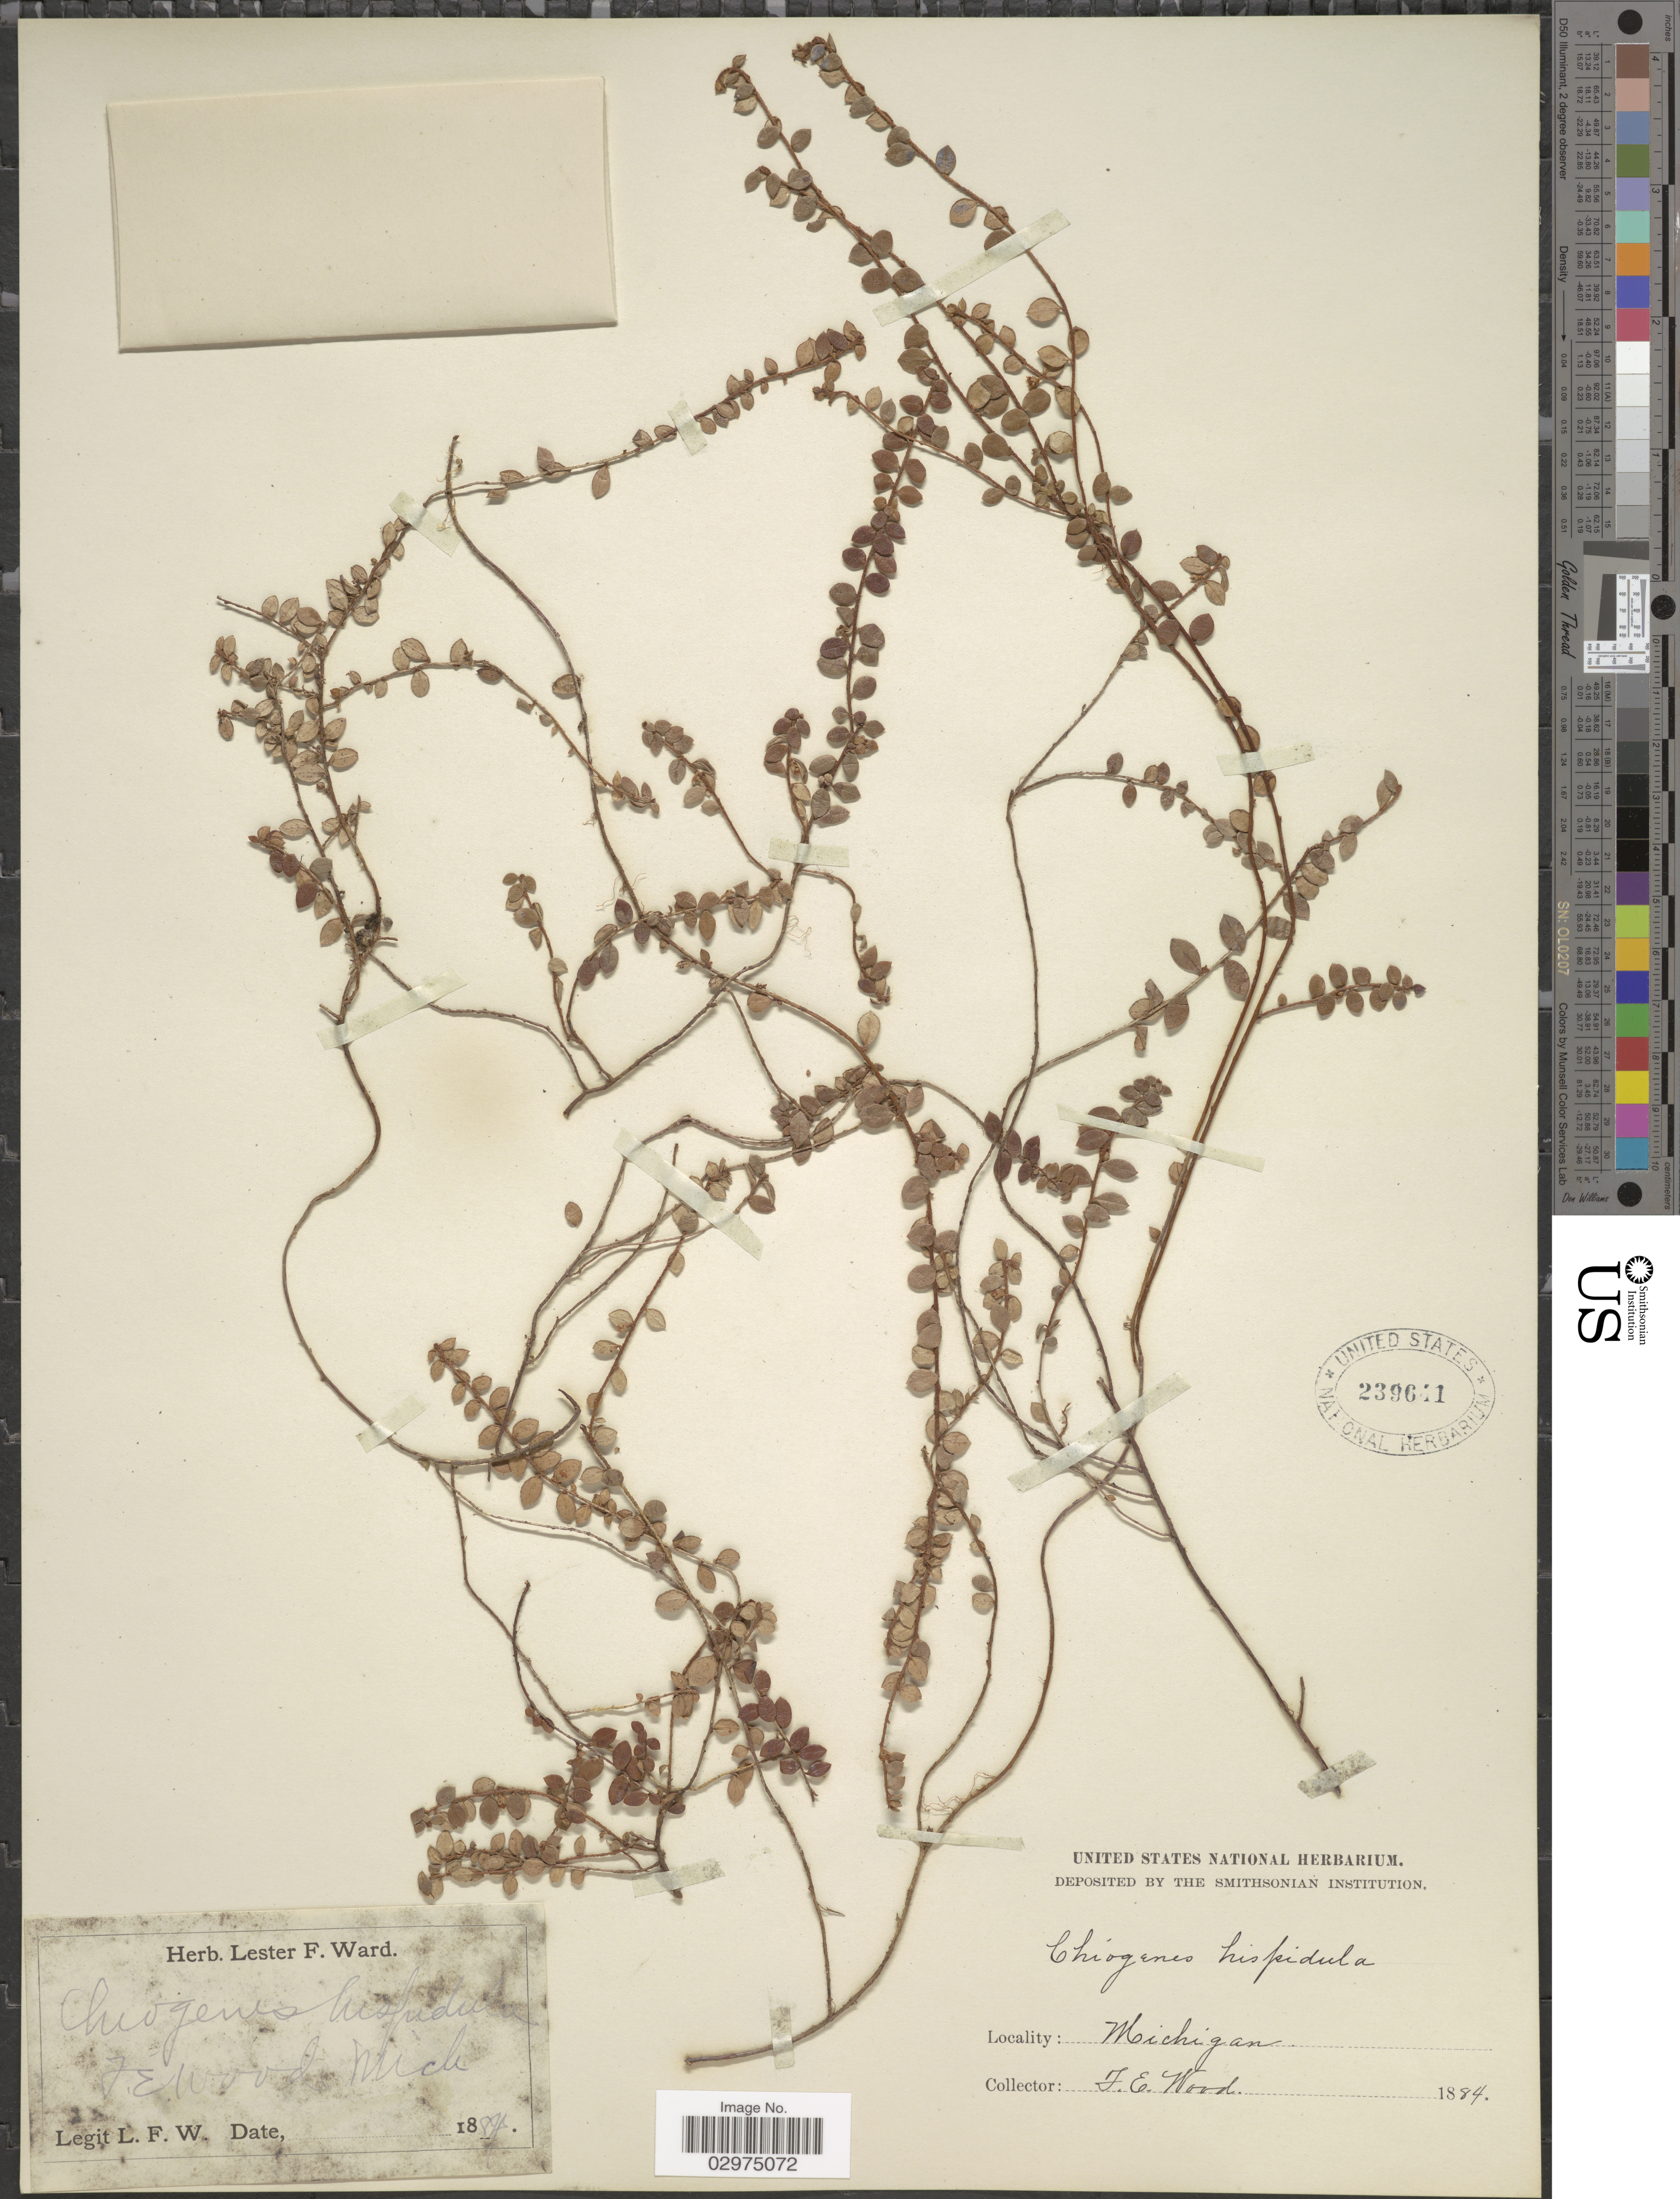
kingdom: Plantae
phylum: Tracheophyta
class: Magnoliopsida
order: Ericales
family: Ericaceae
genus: Gaultheria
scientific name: Gaultheria hispidula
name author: (L.) Muhl. ex Bigelow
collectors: L. F. Ward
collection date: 1884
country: United States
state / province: Michigan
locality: J.E. Wood [unsure placement]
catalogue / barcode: US 239641